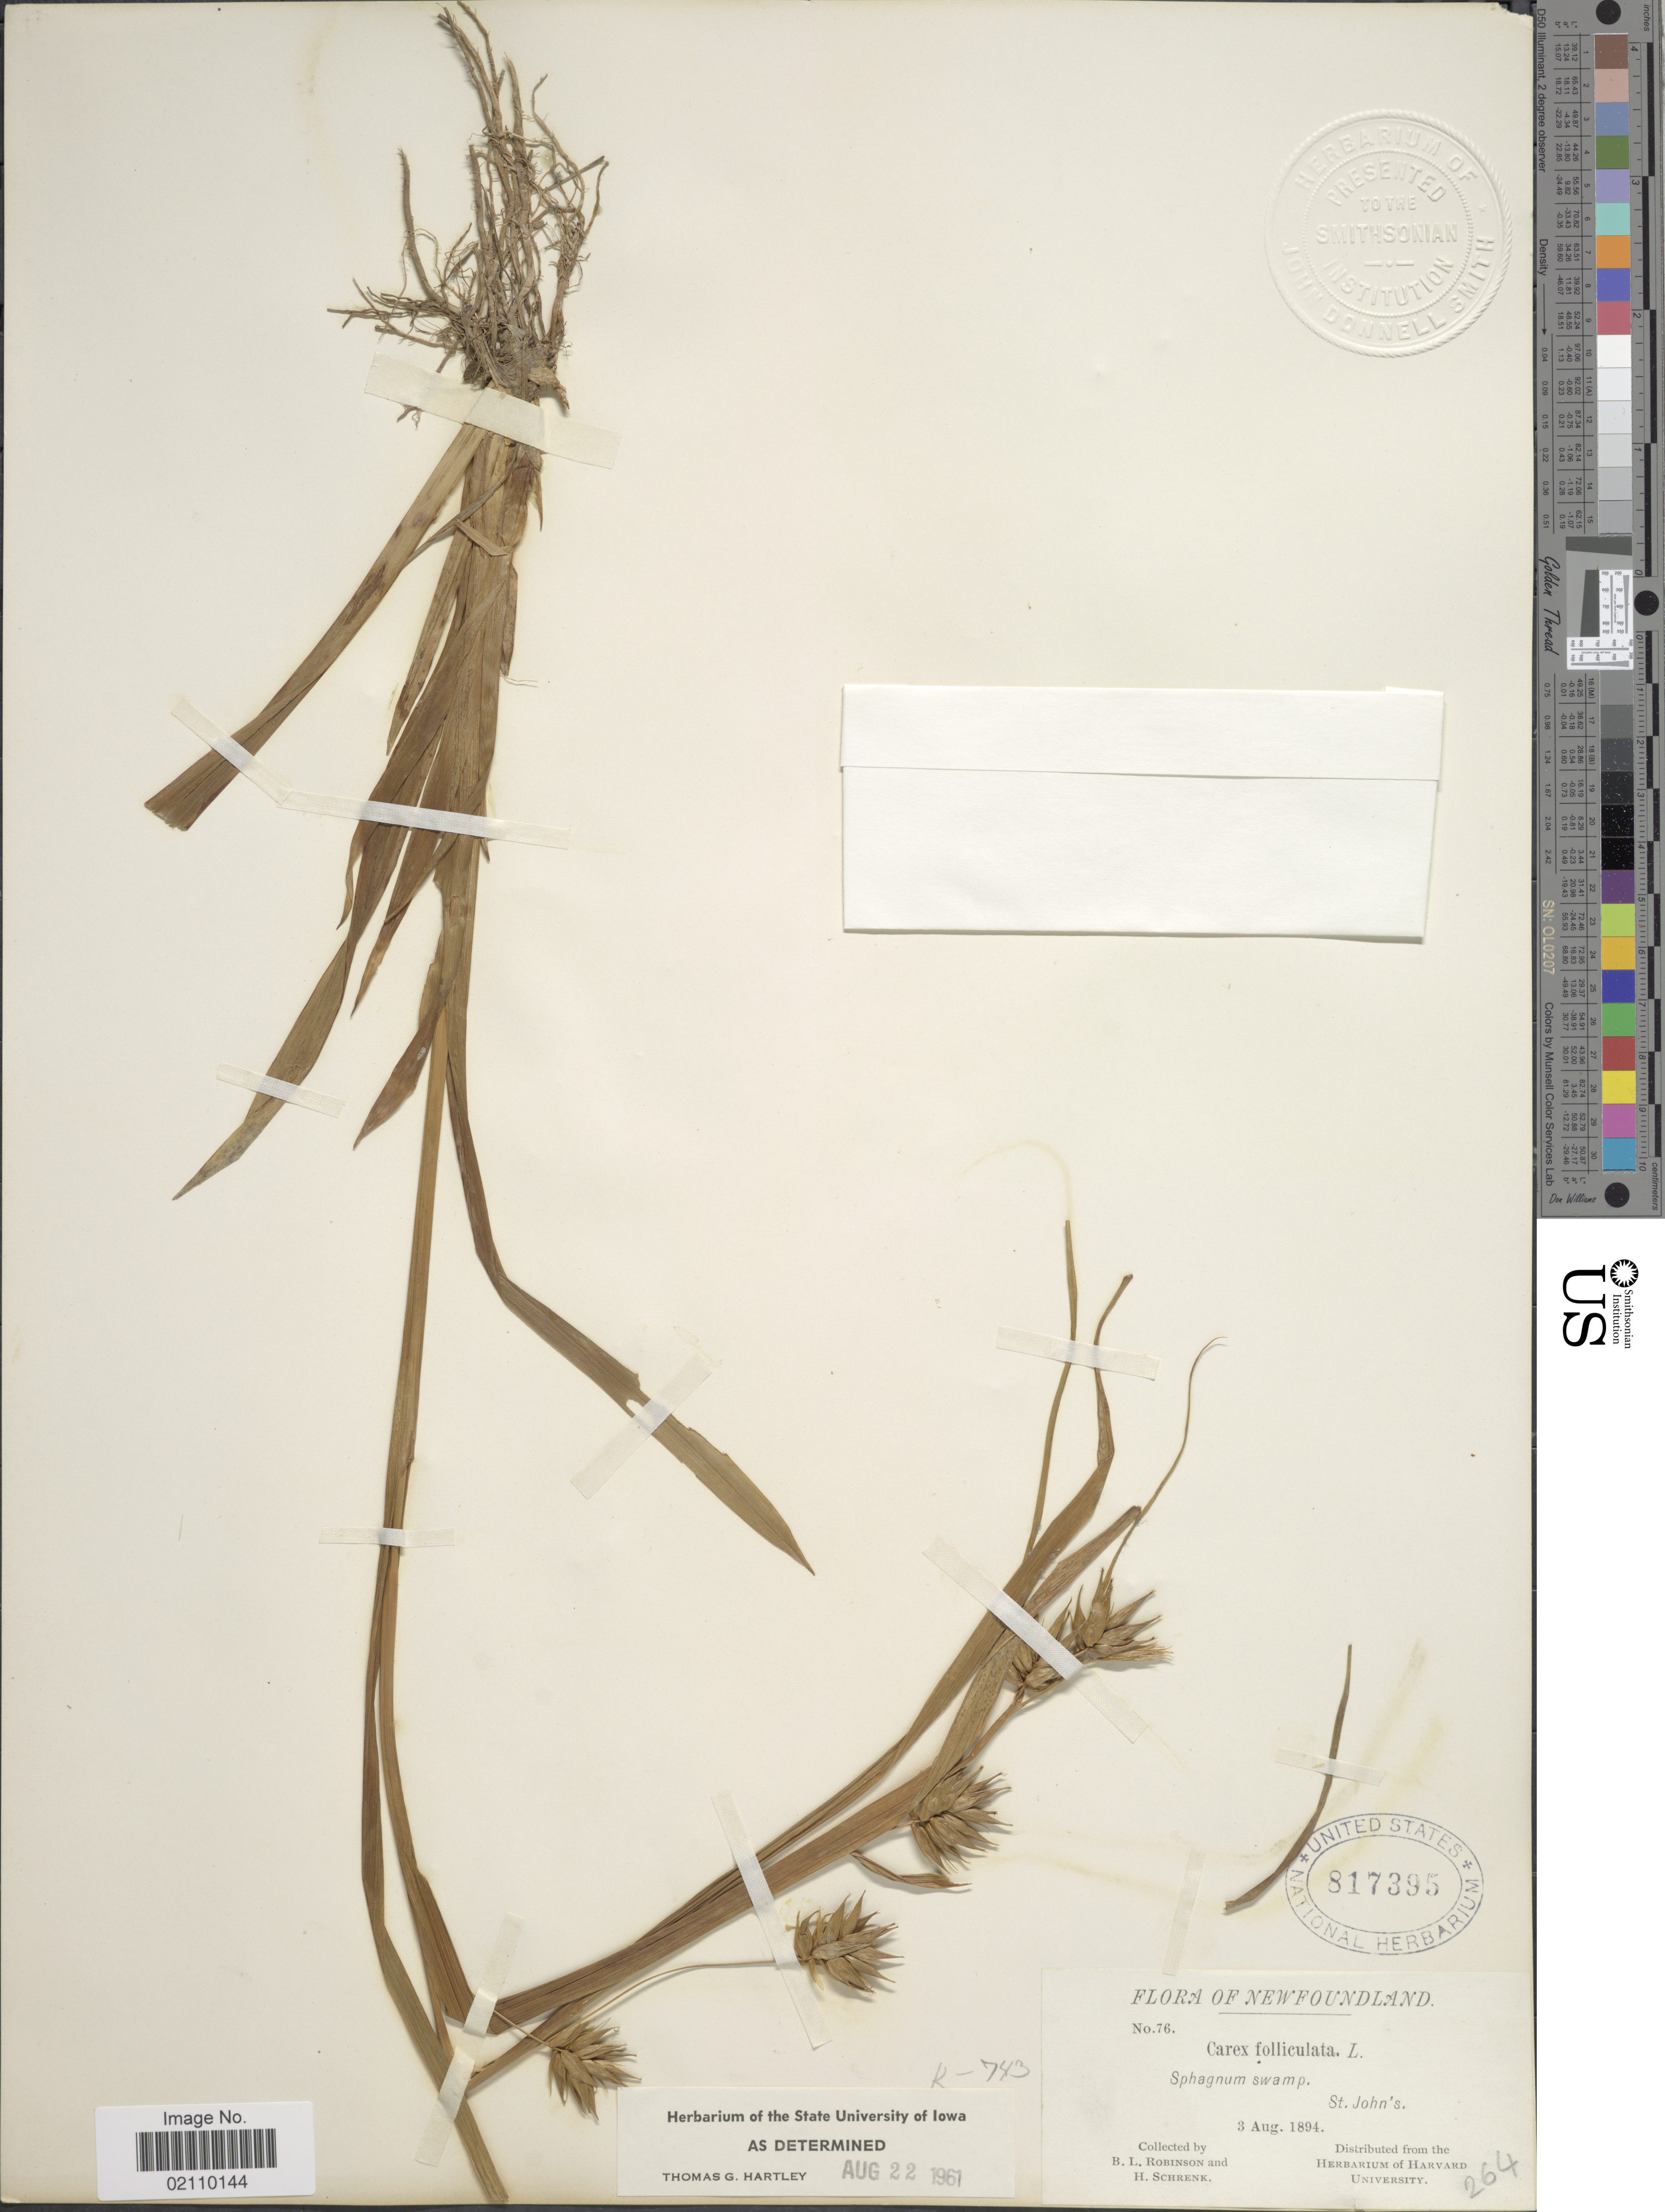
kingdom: Plantae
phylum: Tracheophyta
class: Liliopsida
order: Poales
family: Cyperaceae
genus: Carex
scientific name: Carex folliculata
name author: L.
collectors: B. L. Robinson & H. v. Schrenk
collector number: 76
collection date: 1894-08-03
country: Canada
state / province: Newfoundland and Labrador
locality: St. John's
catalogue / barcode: US 817395